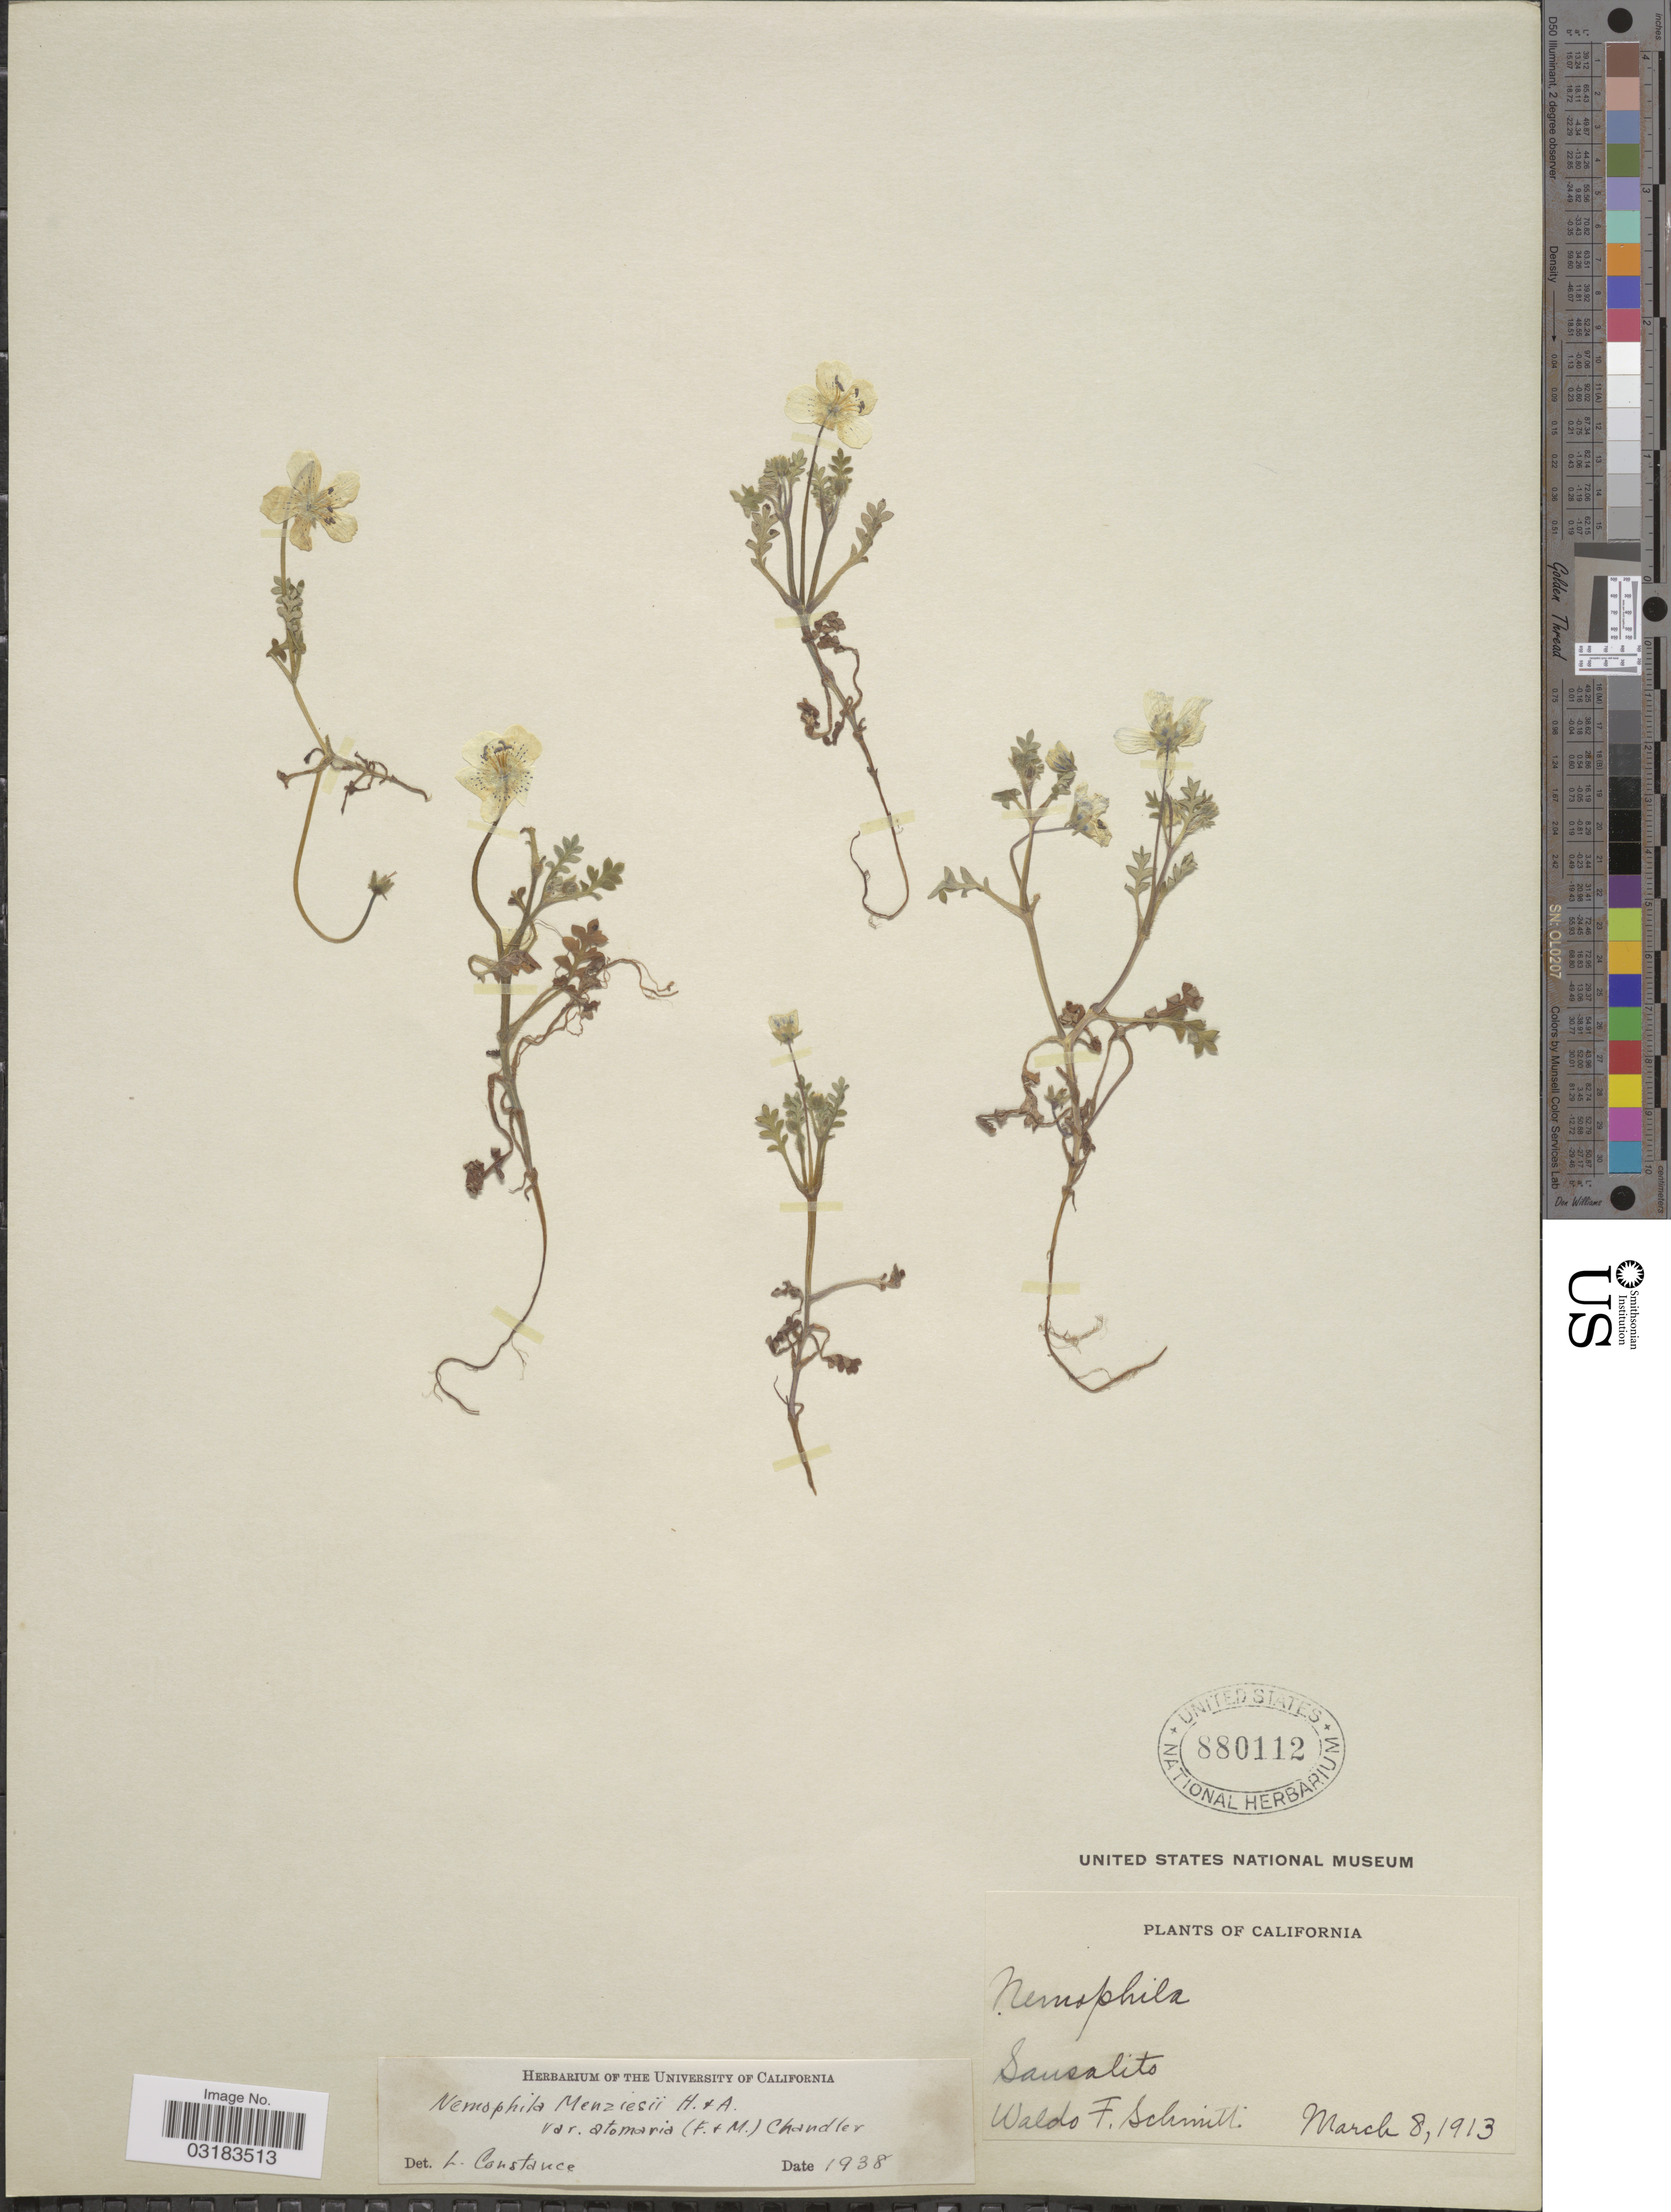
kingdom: Plantae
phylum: Tracheophyta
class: Magnoliopsida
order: Boraginales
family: Hydrophyllaceae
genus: Nemophila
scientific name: Nemophila menziesii var. atomaria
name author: (Fisch. & C.A. Mey.) H.P. Chandler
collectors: W. F. Schmitt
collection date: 1913-03-08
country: United States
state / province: California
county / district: Marin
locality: Sausalito.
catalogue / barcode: US 880112